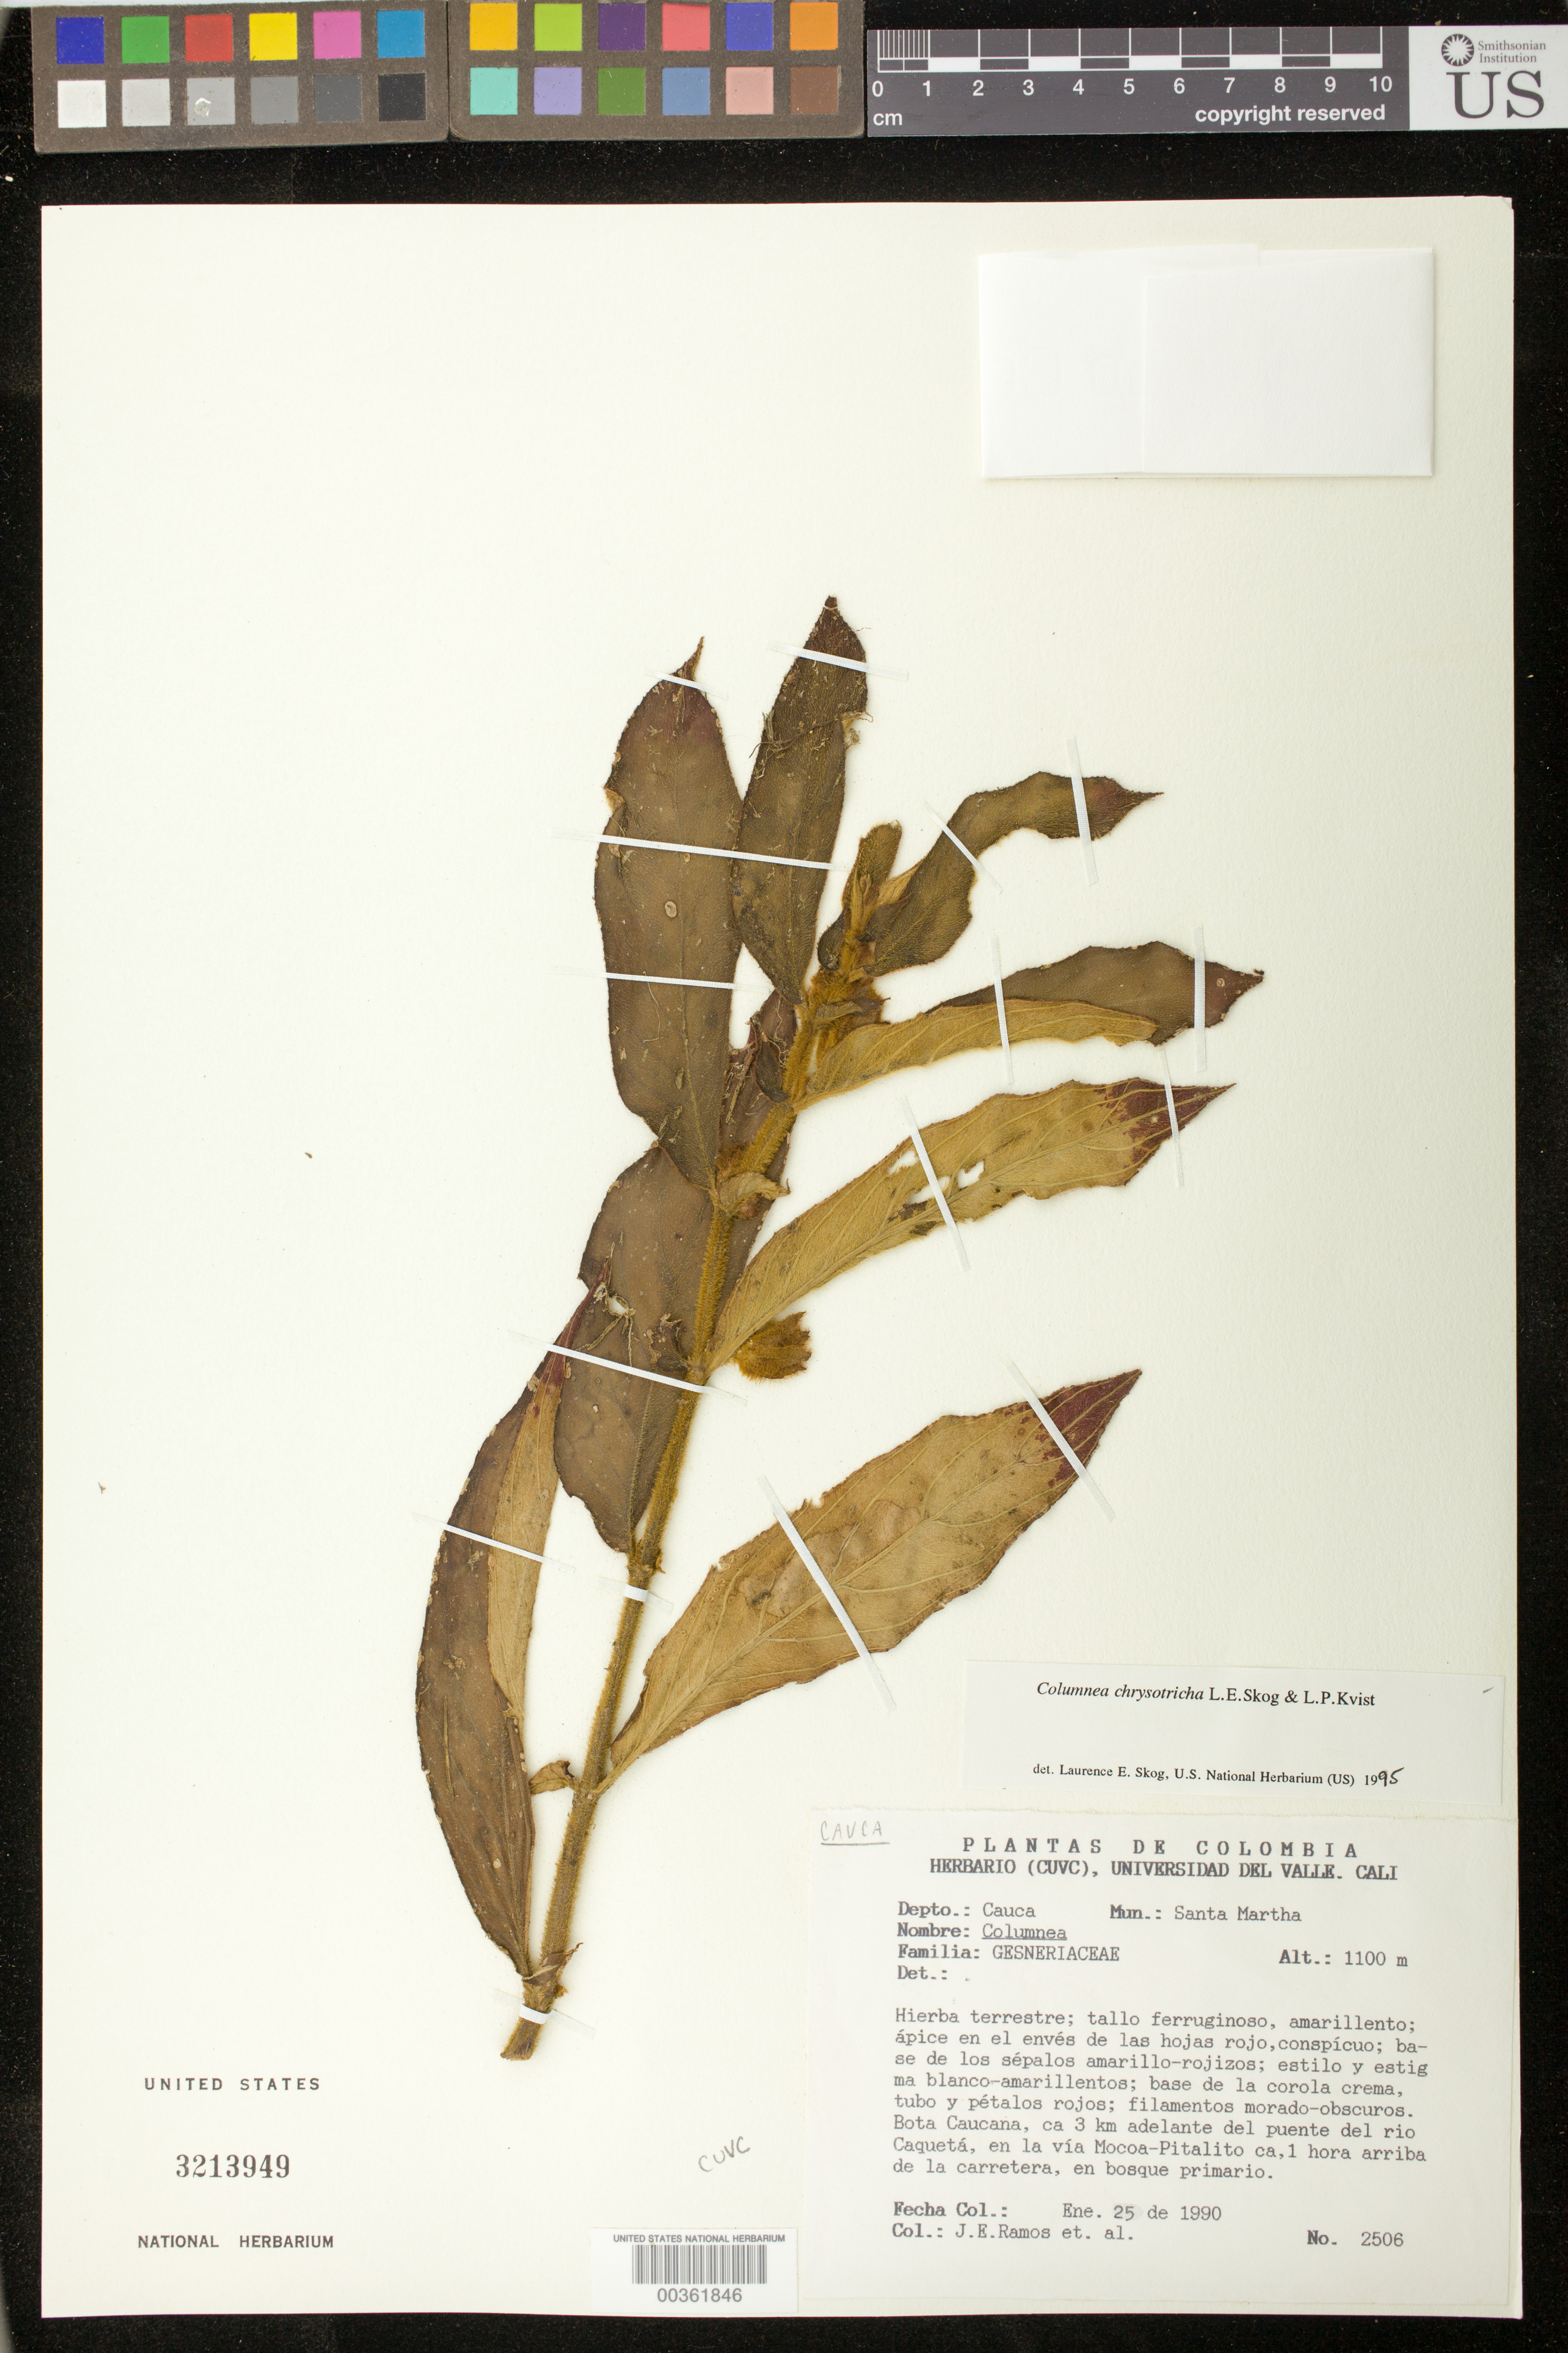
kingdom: Plantae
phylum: Tracheophyta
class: Magnoliopsida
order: Lamiales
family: Gesneriaceae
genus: Columnea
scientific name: Columnea chrysotricha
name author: L.E. Skog & L.P. Kvist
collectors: J. E. Ramos & et al.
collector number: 2506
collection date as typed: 25 Jan 1990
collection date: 1990-01-25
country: Colombia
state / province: Cauca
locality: Mpio. Santa Martha, Bota Caucana, ca 3 km adelante del Puente del Rio Caqueta, en la via Mocoa-Pitalitoca, 1 hora ...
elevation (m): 1100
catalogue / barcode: US 3123949